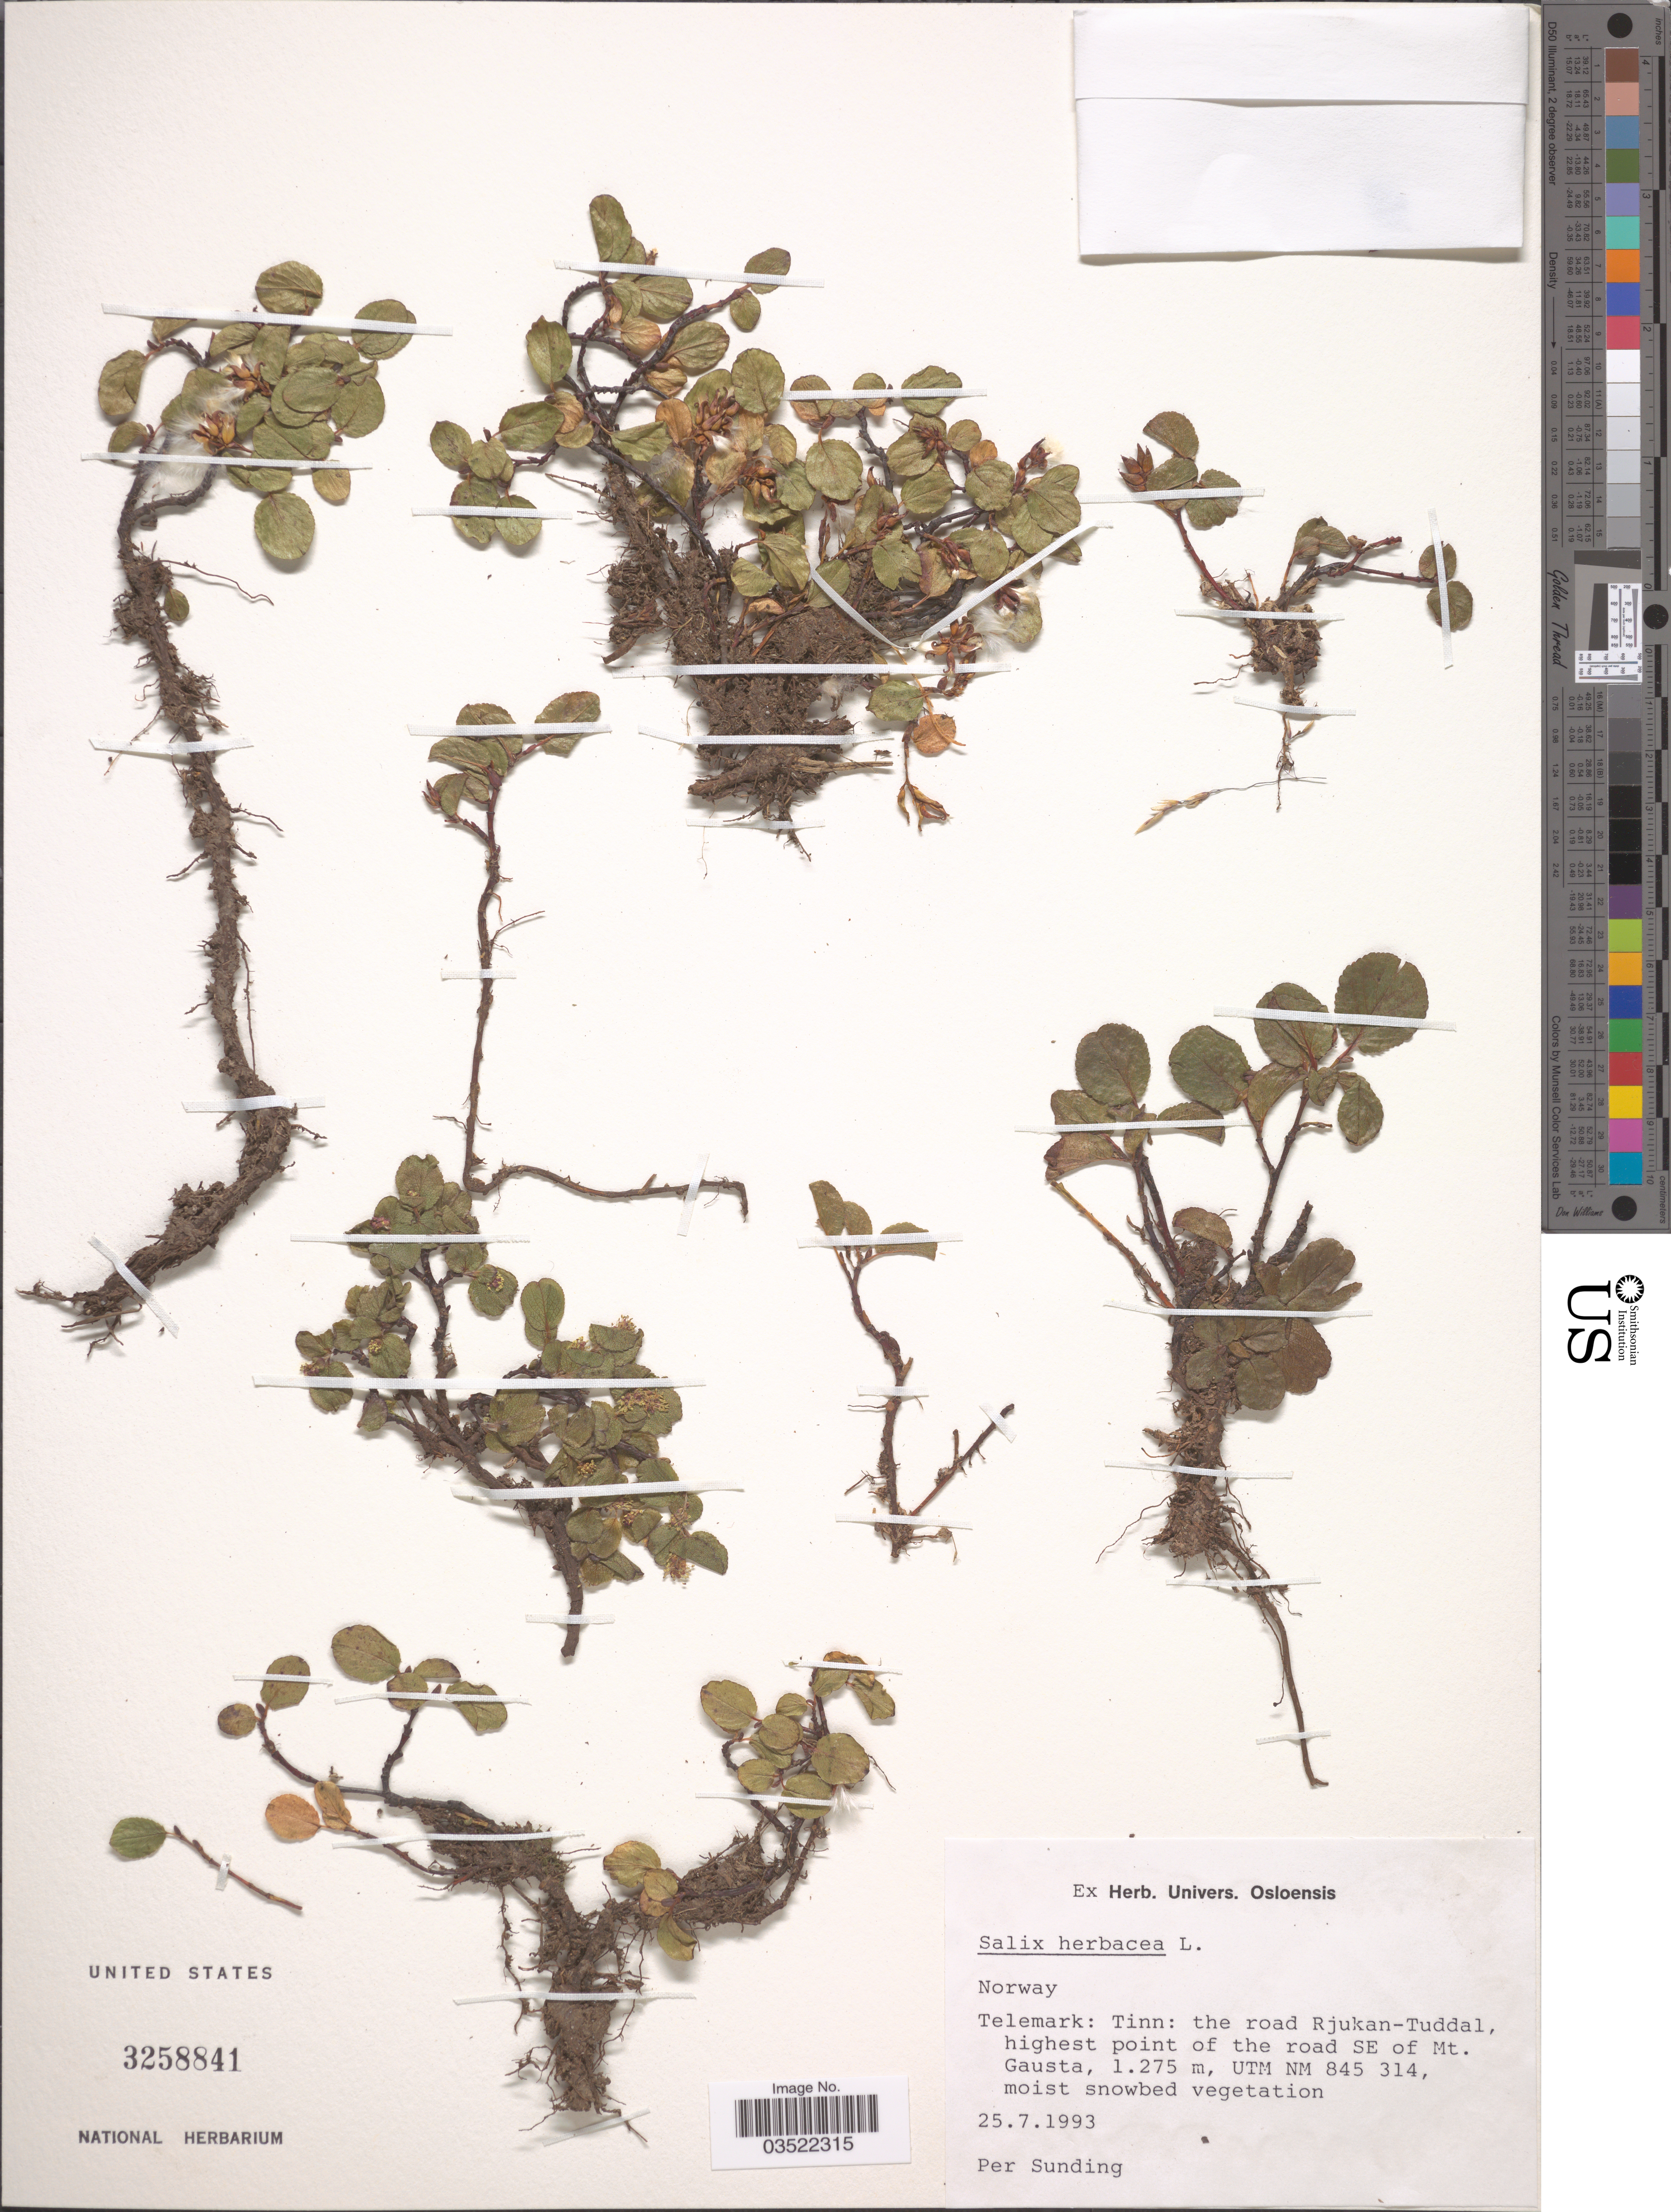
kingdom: Plantae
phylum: Tracheophyta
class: Magnoliopsida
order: Malpighiales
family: Salicaceae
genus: Salix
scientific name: Salix herbacea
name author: L.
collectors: P. O. Sunding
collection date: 1993-07-25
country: Norway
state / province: Telemark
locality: Tinn: the road Rjukan-Tuddal, highest point of the road SE of Mt. Gausta. UTM NM 845 314.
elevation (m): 1275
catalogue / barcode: US 3258841